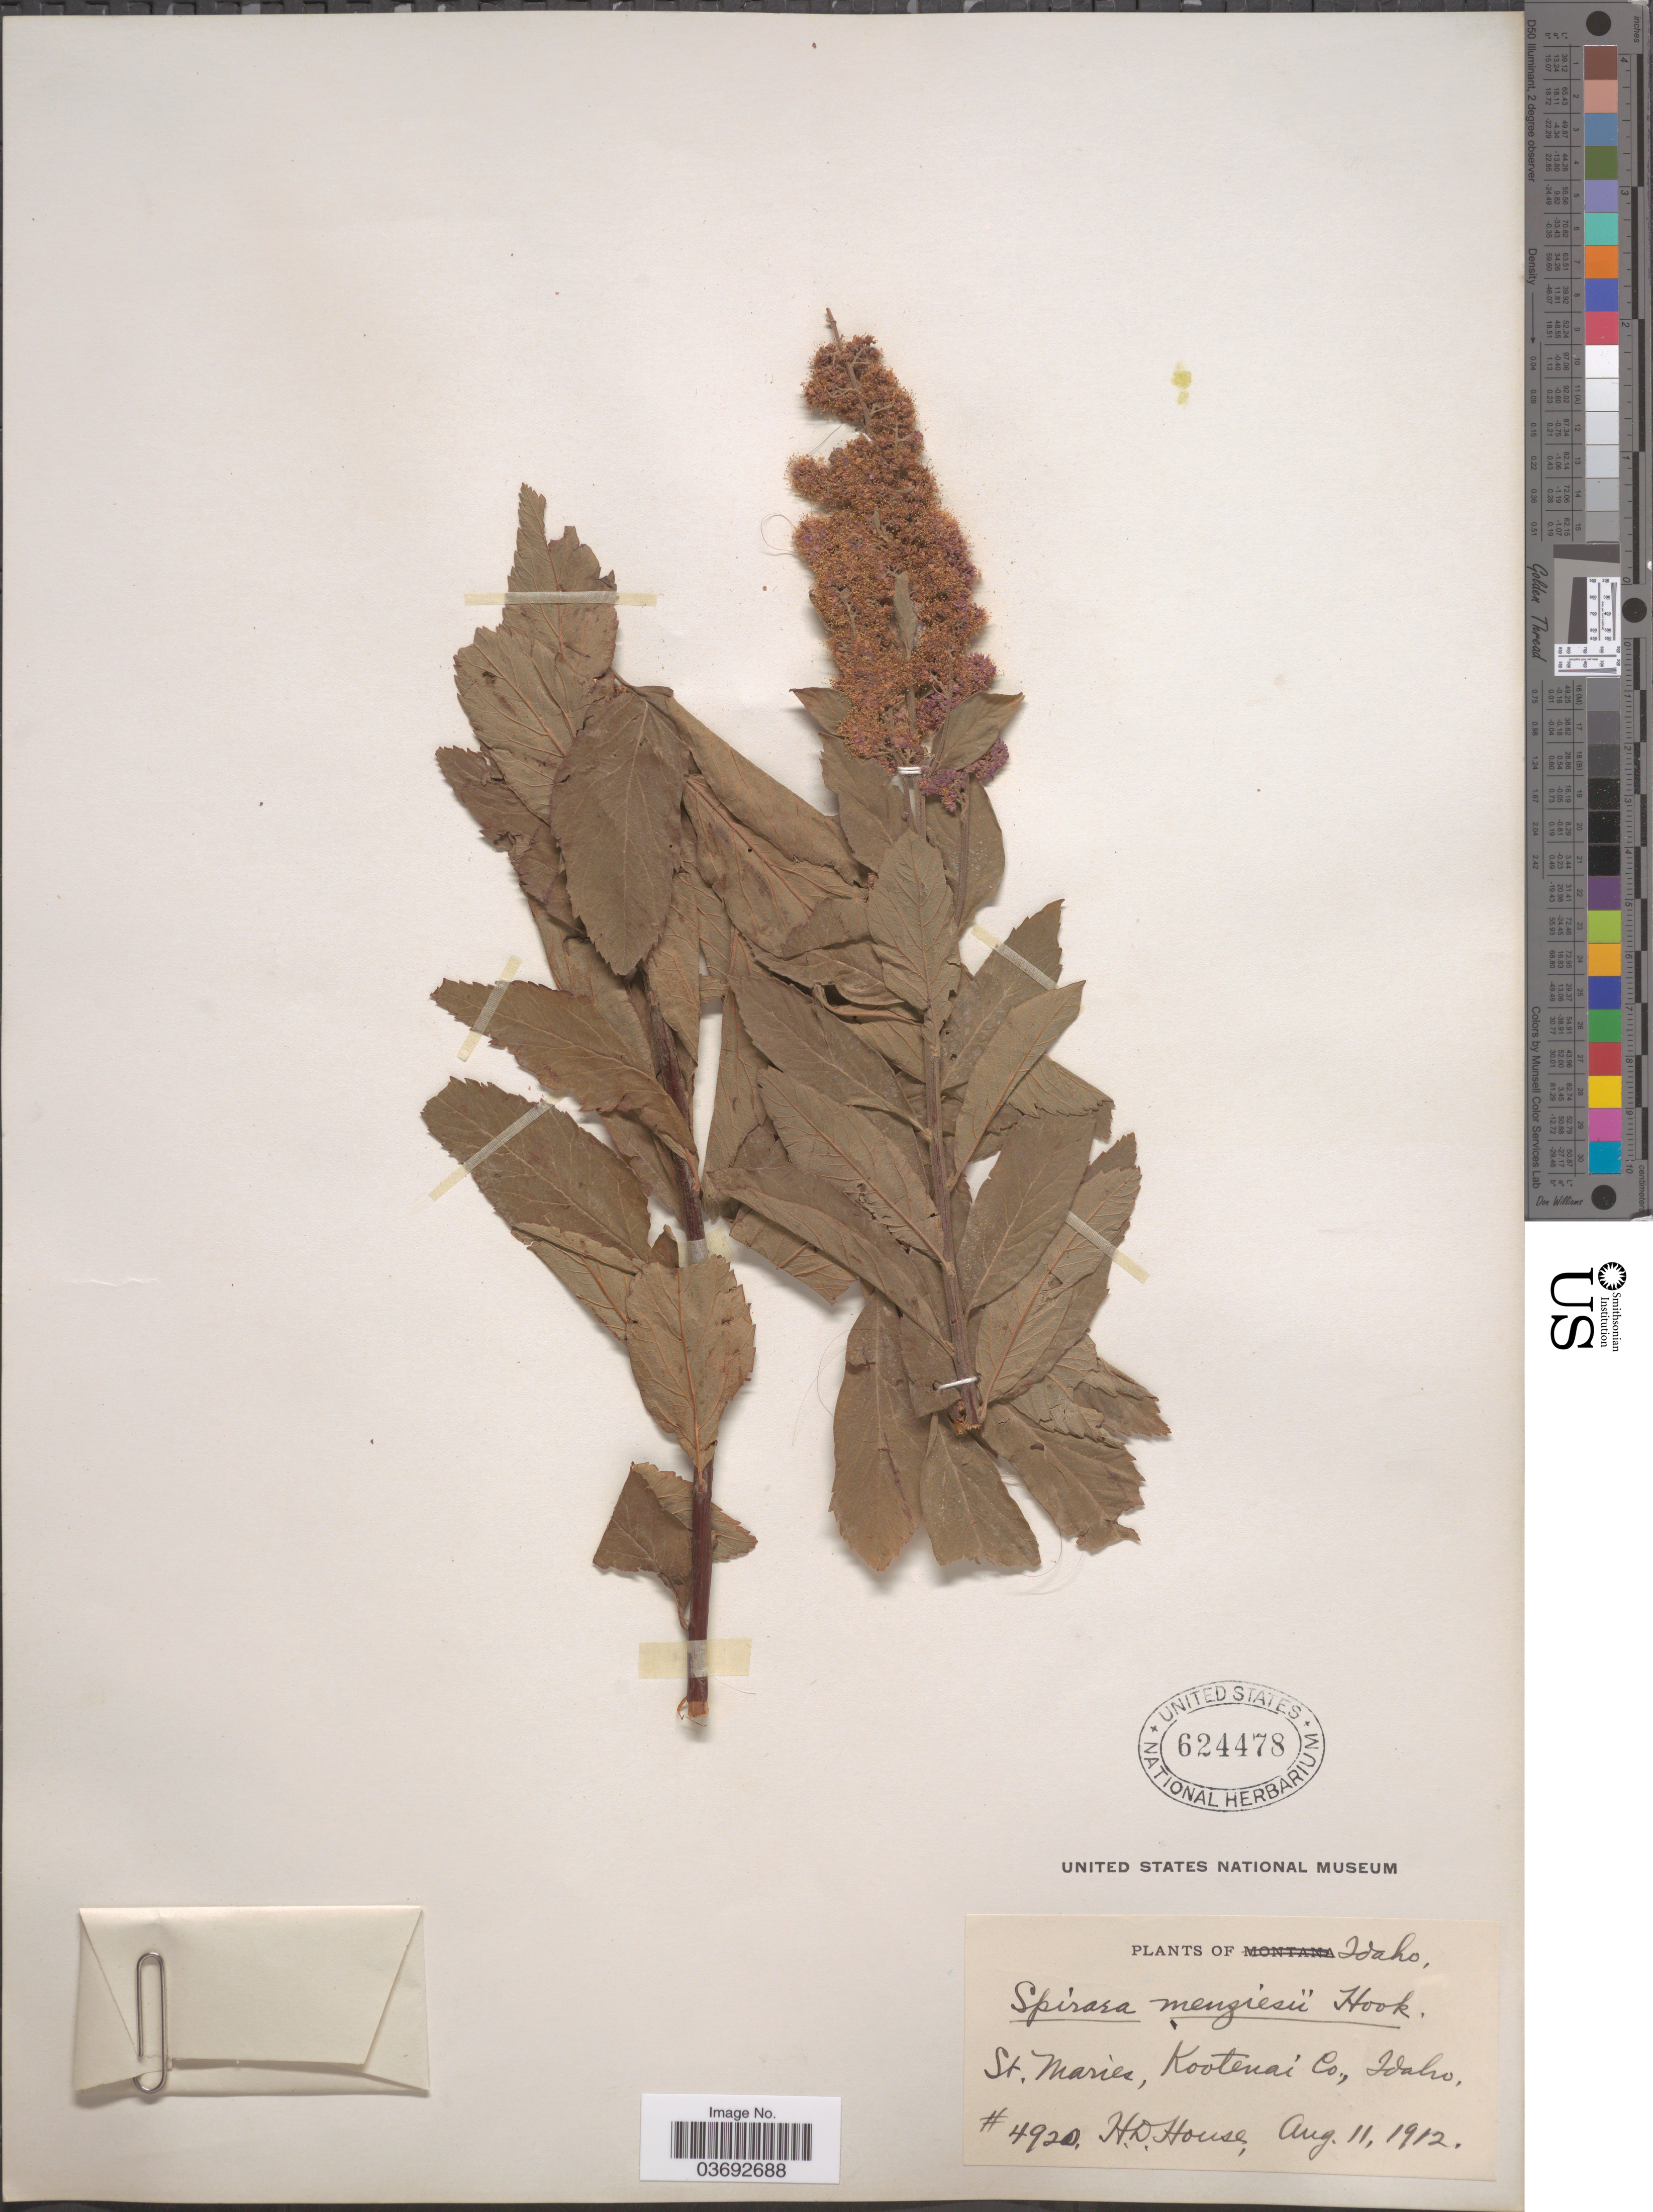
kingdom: Plantae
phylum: Tracheophyta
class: Magnoliopsida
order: Rosales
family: Rosaceae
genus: Spiraea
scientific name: Spiraea menziesii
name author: Hook.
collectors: H. D. House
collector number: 4920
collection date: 1912-08-11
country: United States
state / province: Idaho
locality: St. Maries, Kootenai Co.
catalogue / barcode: US 624478